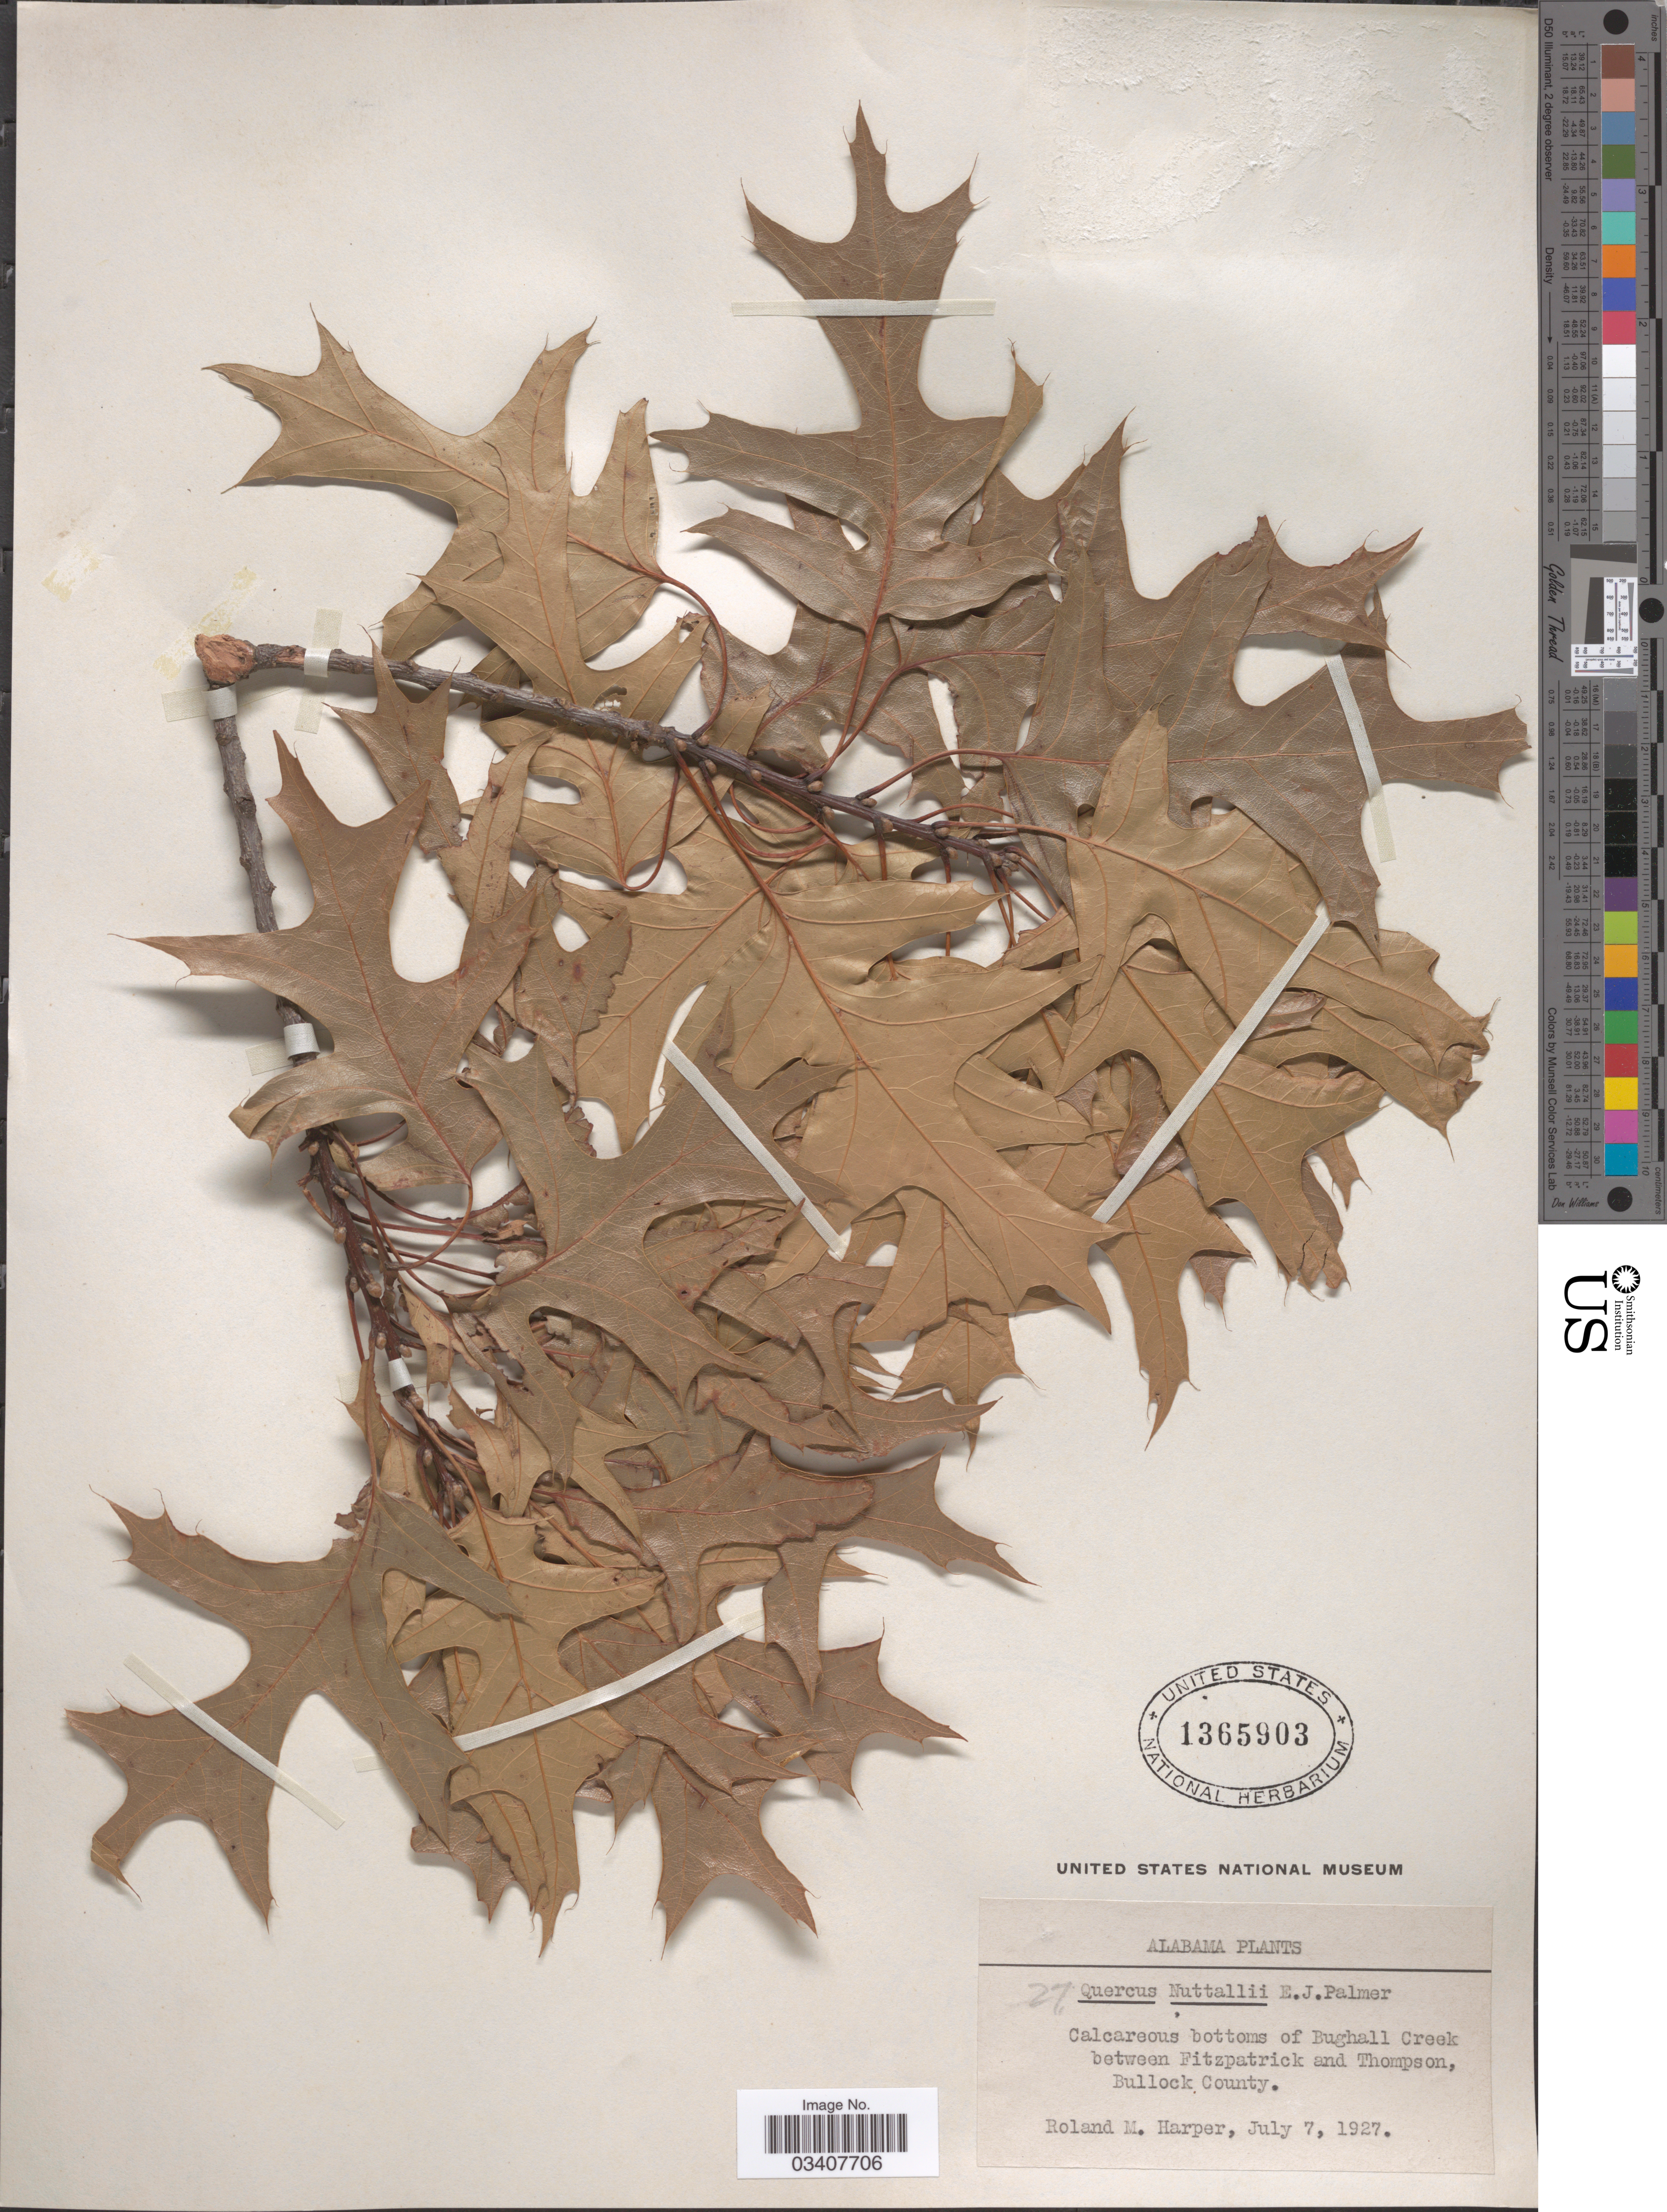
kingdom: Plantae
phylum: Tracheophyta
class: Magnoliopsida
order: Fagales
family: Fagaceae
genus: Quercus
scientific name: Quercus nuttallii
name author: E.J. Palmer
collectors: R. M. Harper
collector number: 27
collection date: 1927-07-07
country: United States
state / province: Alabama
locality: Calcareous bottoms of Bughall Creek between Fitzpatrick and Thompson, Bullock County.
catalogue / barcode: US 1365903